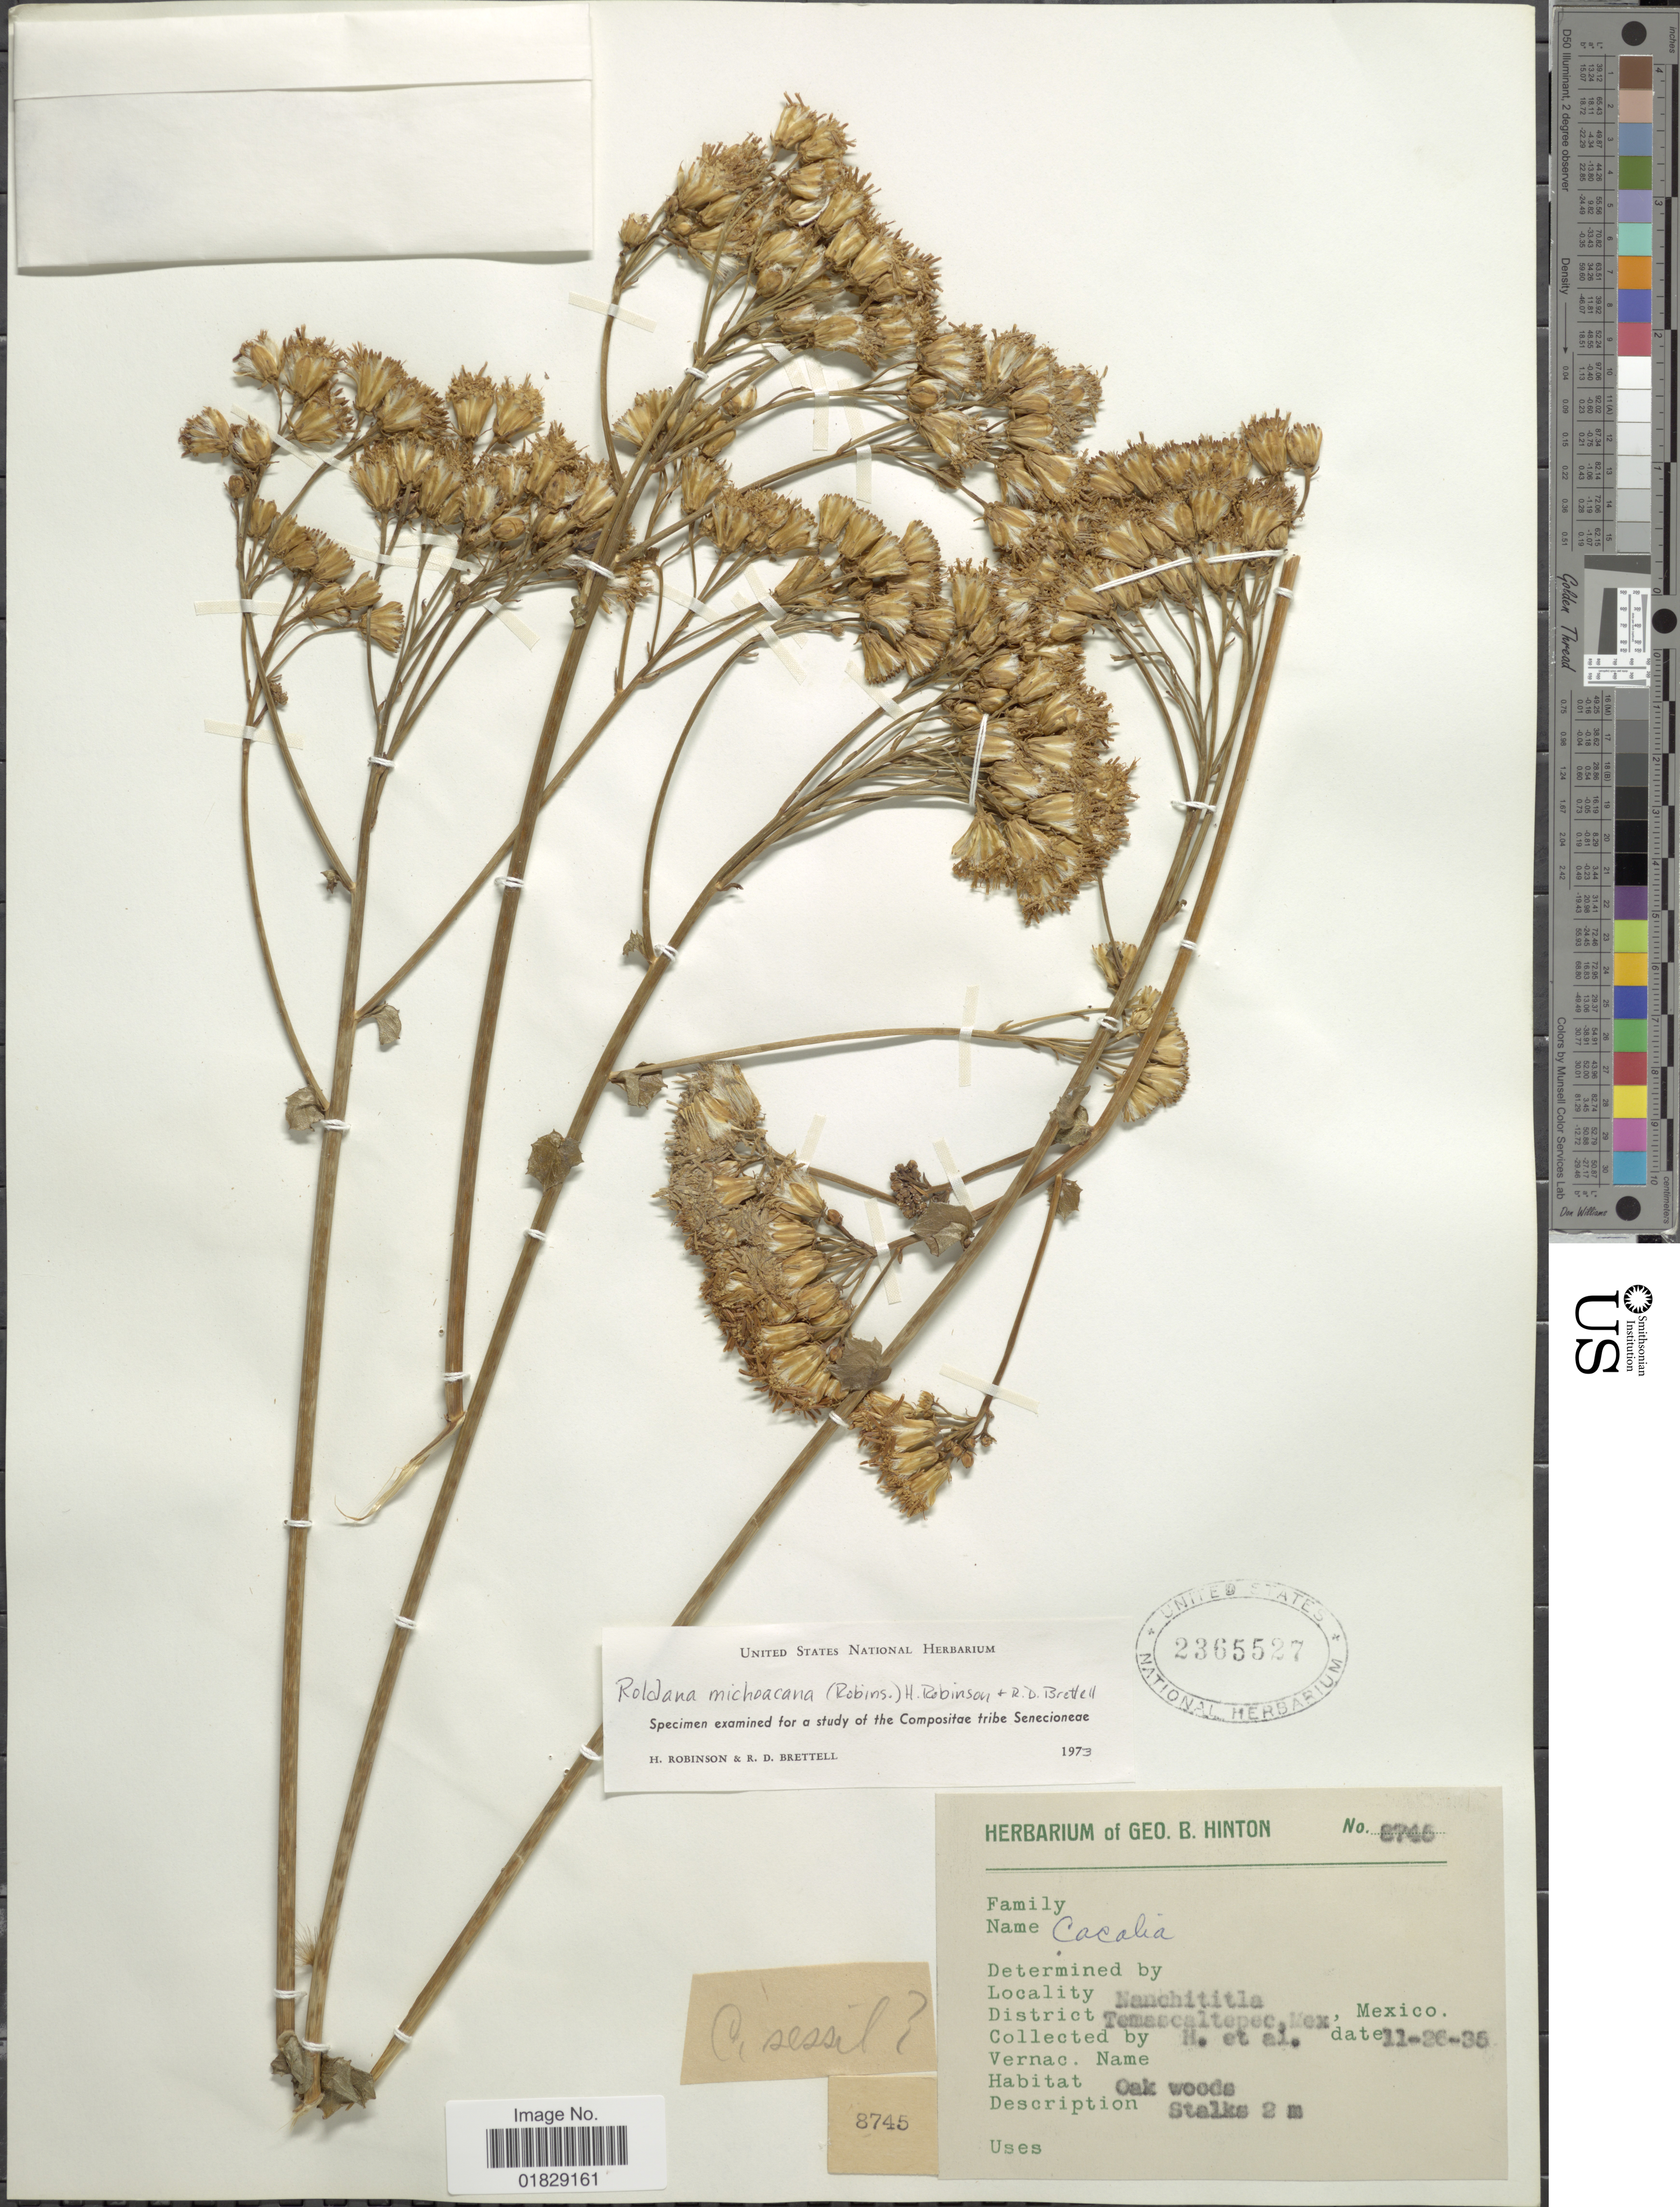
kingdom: Plantae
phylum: Tracheophyta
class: Magnoliopsida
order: Asterales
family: Asteraceae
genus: Roldana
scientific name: Roldana michoacana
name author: (B.L. Rob.) H. Rob. & Brettell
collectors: G. B. Hinton & et al.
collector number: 8745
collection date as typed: Transcribed d/m/y: 26/11/35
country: Mexico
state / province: México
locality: Nanchititla. District Temascaltepec, Mex., Mexico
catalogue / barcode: US 2365527